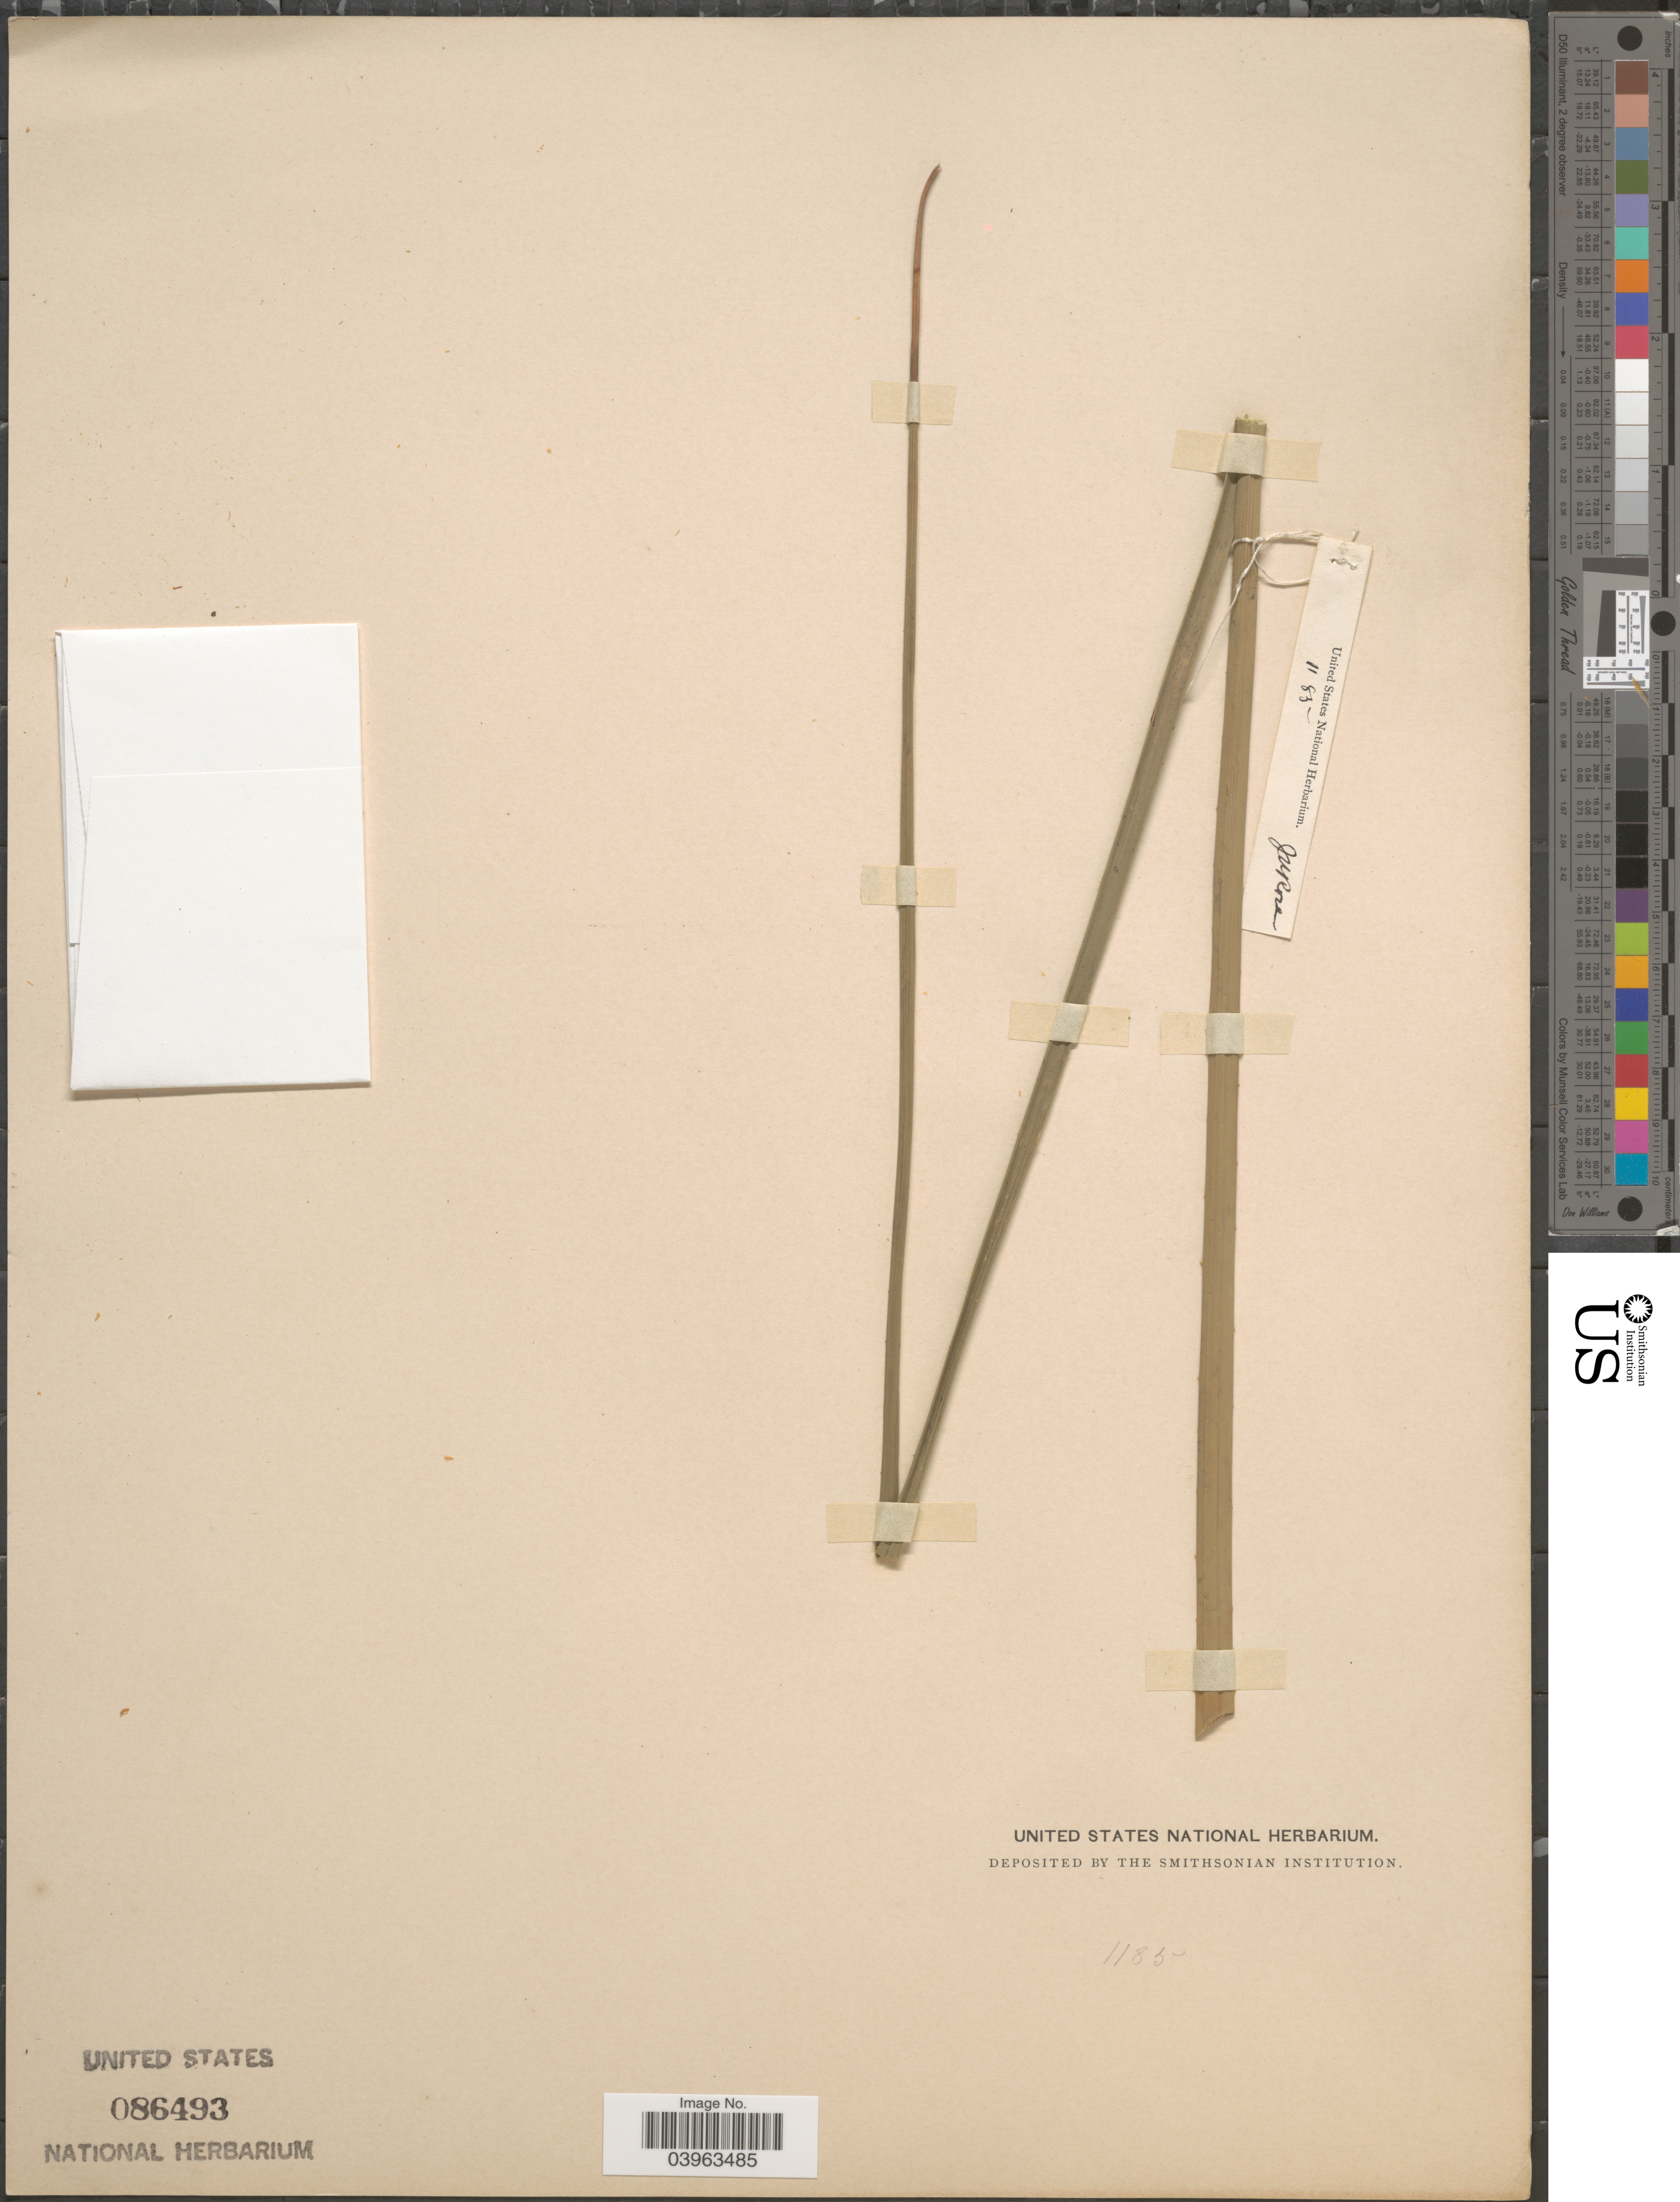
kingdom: Plantae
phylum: Tracheophyta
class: Liliopsida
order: Asparagales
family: Asparagaceae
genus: Dasylirion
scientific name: Dasylirion sp.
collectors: J. N. Rose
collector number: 1185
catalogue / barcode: US 86493